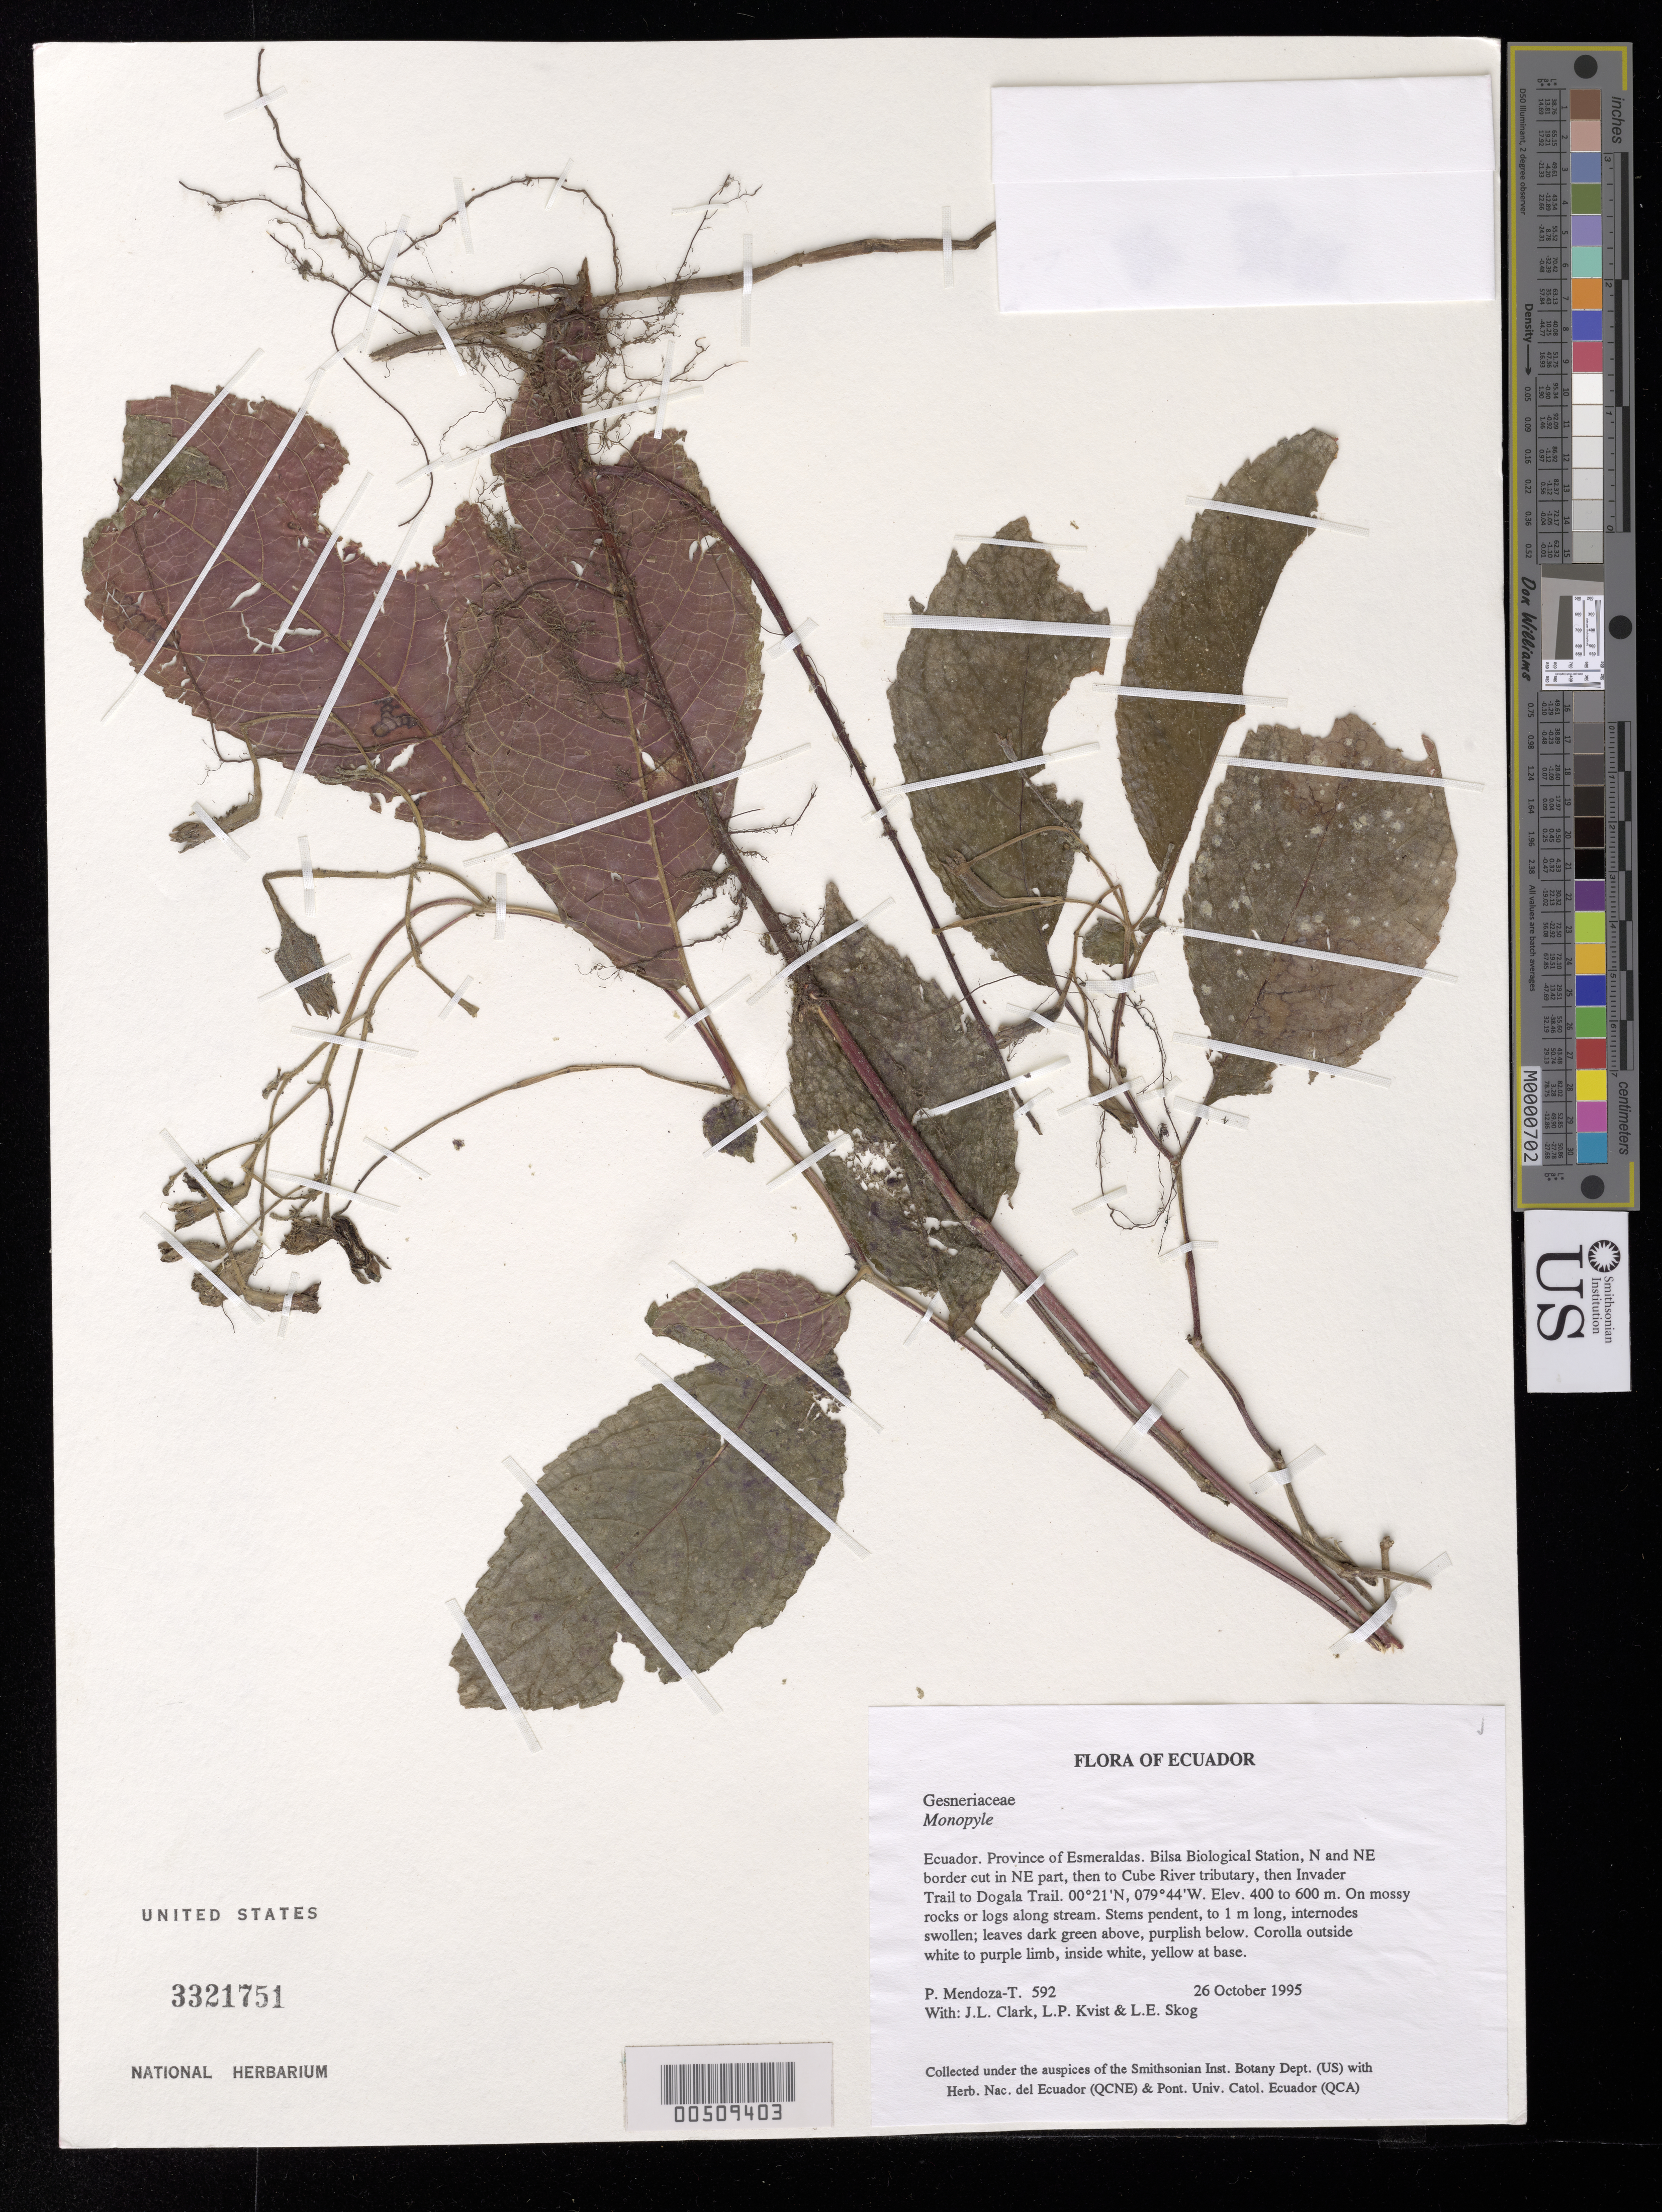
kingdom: Plantae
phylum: Tracheophyta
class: Magnoliopsida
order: Lamiales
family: Gesneriaceae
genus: Monopyle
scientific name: Monopyle macrocarpa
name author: Benth.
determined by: Skog, Laurence E.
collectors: P. Mendoza-T., J. L. Clark, L. P. Kvist & L. E. Skog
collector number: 592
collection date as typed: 26 Oct 1995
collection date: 1995-10-26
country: Ecuador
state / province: Esmeraldas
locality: Bilsa Biological Station, N and NE border cut in NE part, then to Cube River tributary, then Invader Trail to Dogala Trail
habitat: On mossy rocks or logs along stream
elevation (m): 400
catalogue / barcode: US 3321751